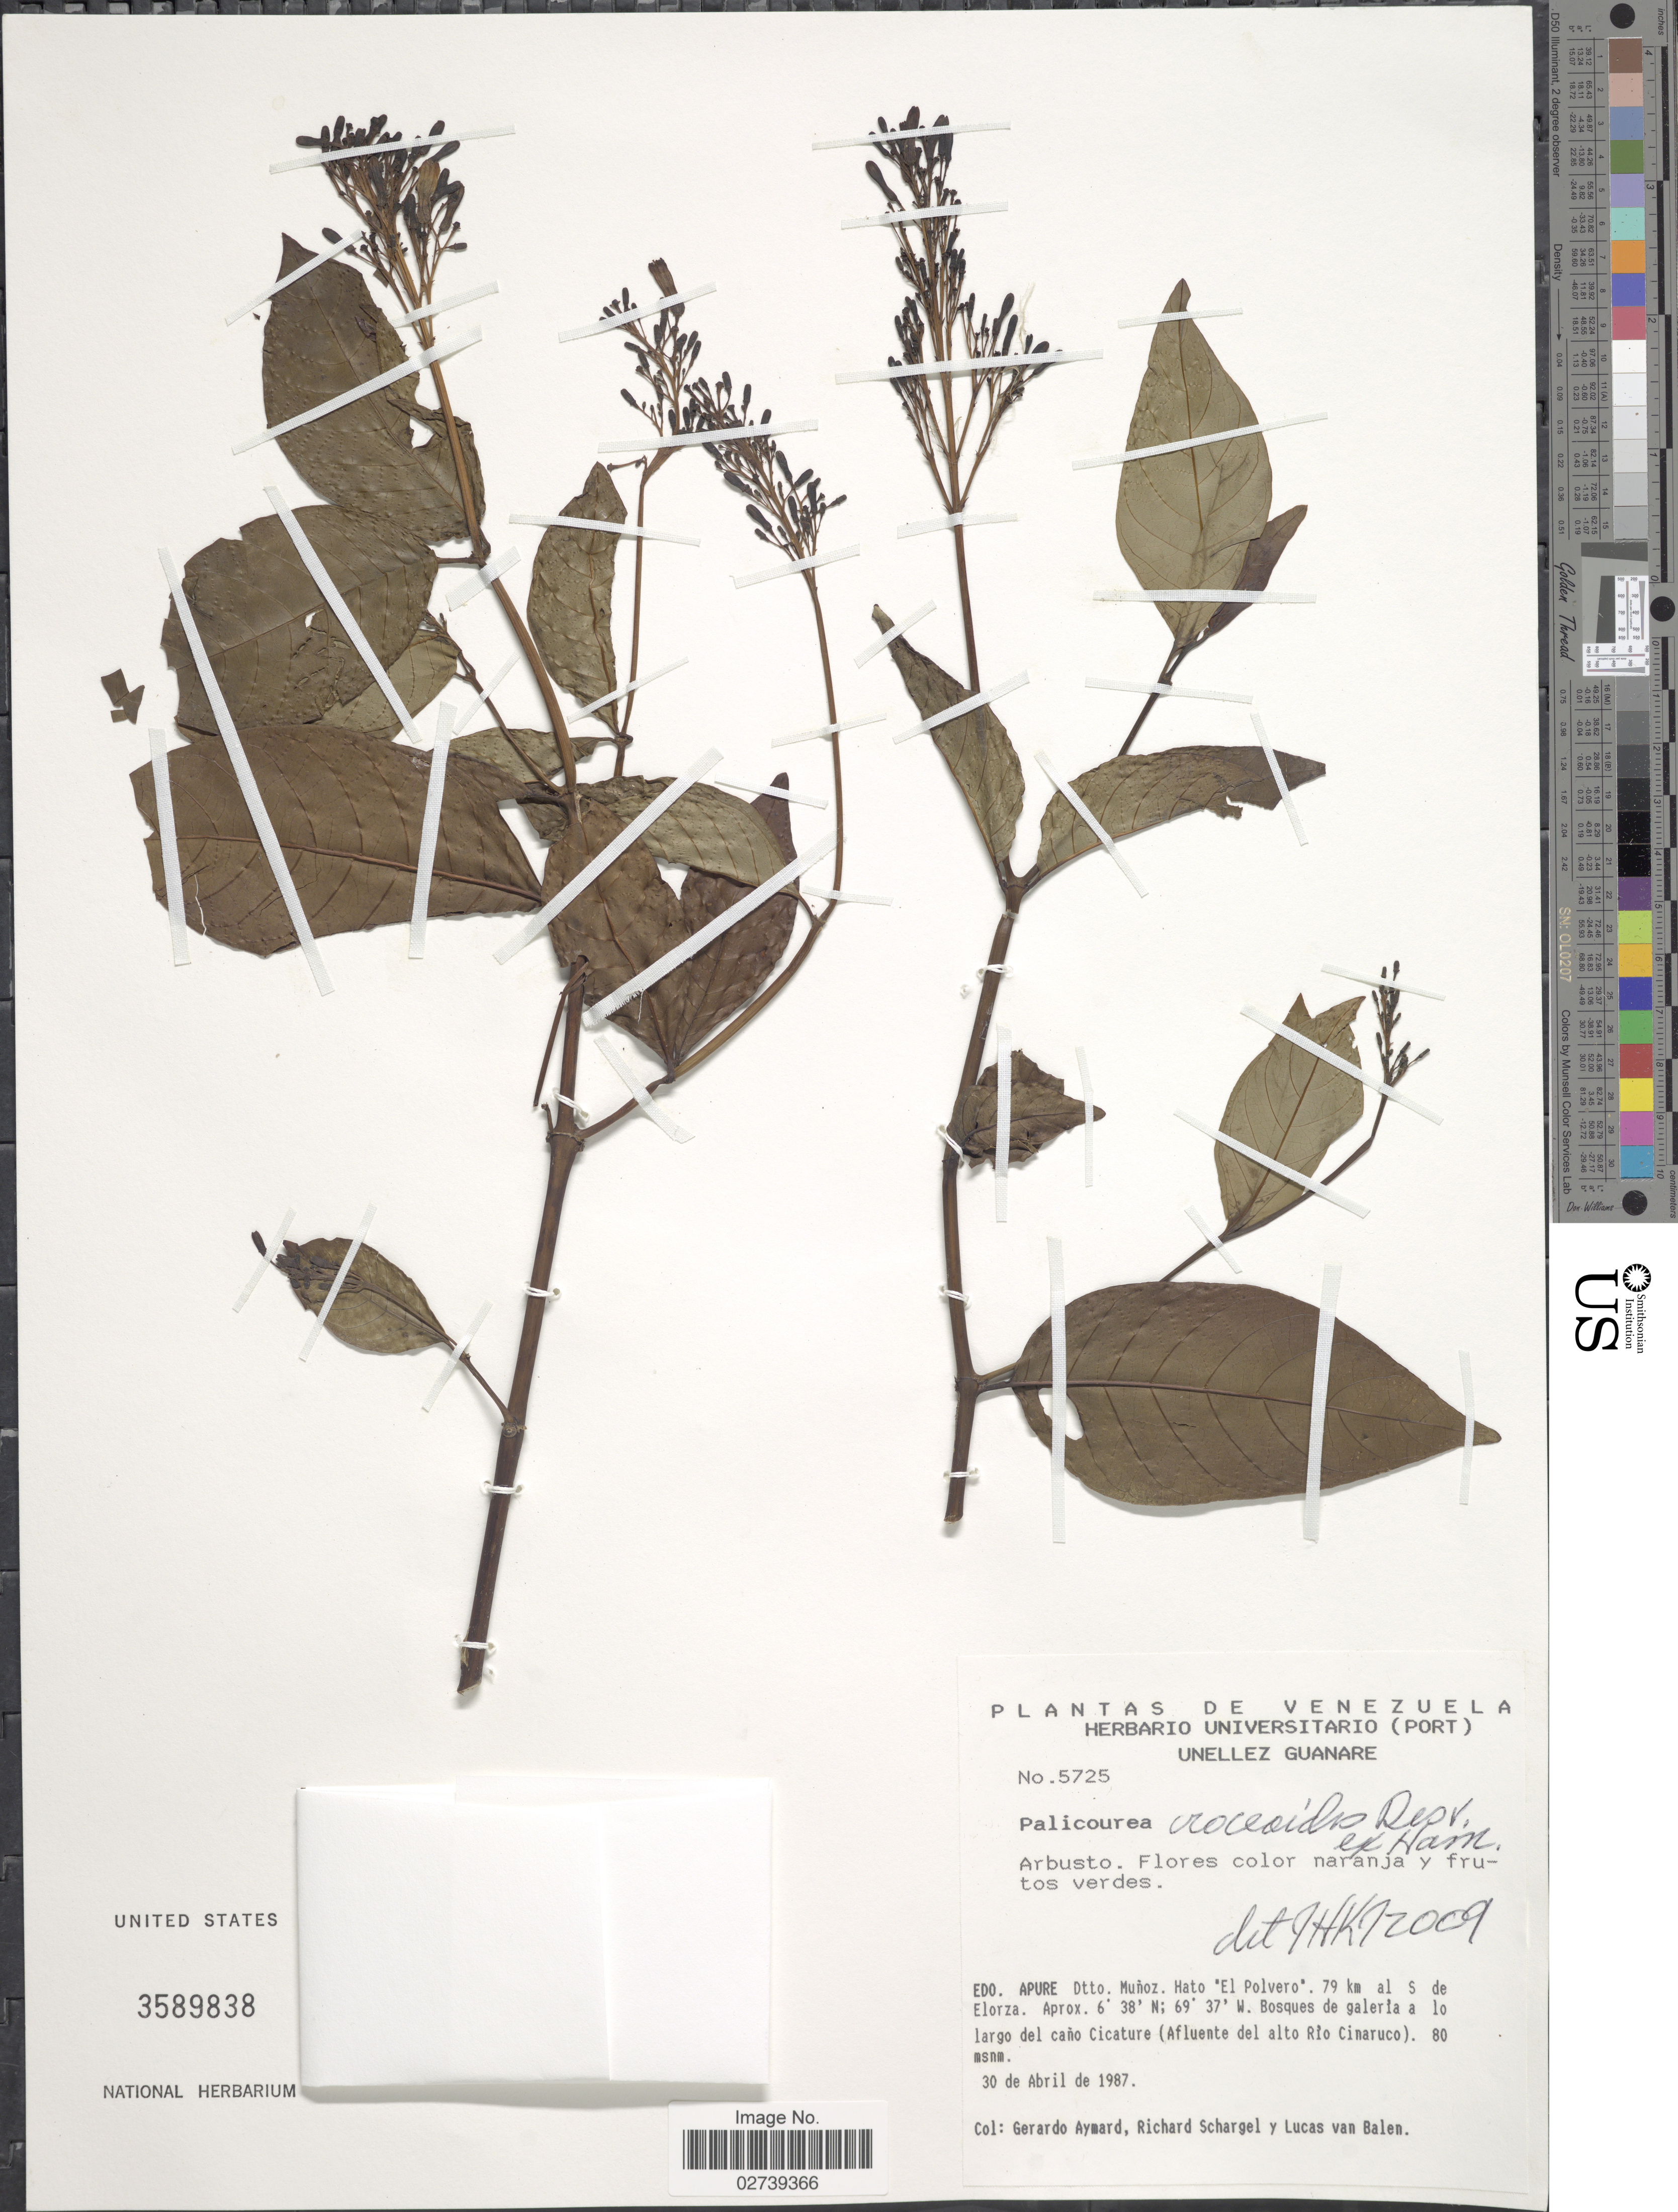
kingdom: Plantae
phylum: Tracheophyta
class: Magnoliopsida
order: Gentianales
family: Rubiaceae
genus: Palicourea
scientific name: Palicourea croceoides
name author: Ham.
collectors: G. A. Aymard, R. Schargel & L. van Balen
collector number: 5725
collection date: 1987-04-30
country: Venezuela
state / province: Apure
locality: Dtto. Munoz, Hato "El Polvero", 79 km al S de Elorza, bosque de galeria a lo largo del cano Cicature (Afluente del alto Rio Cinaruco).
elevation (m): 80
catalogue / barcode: US 3589838